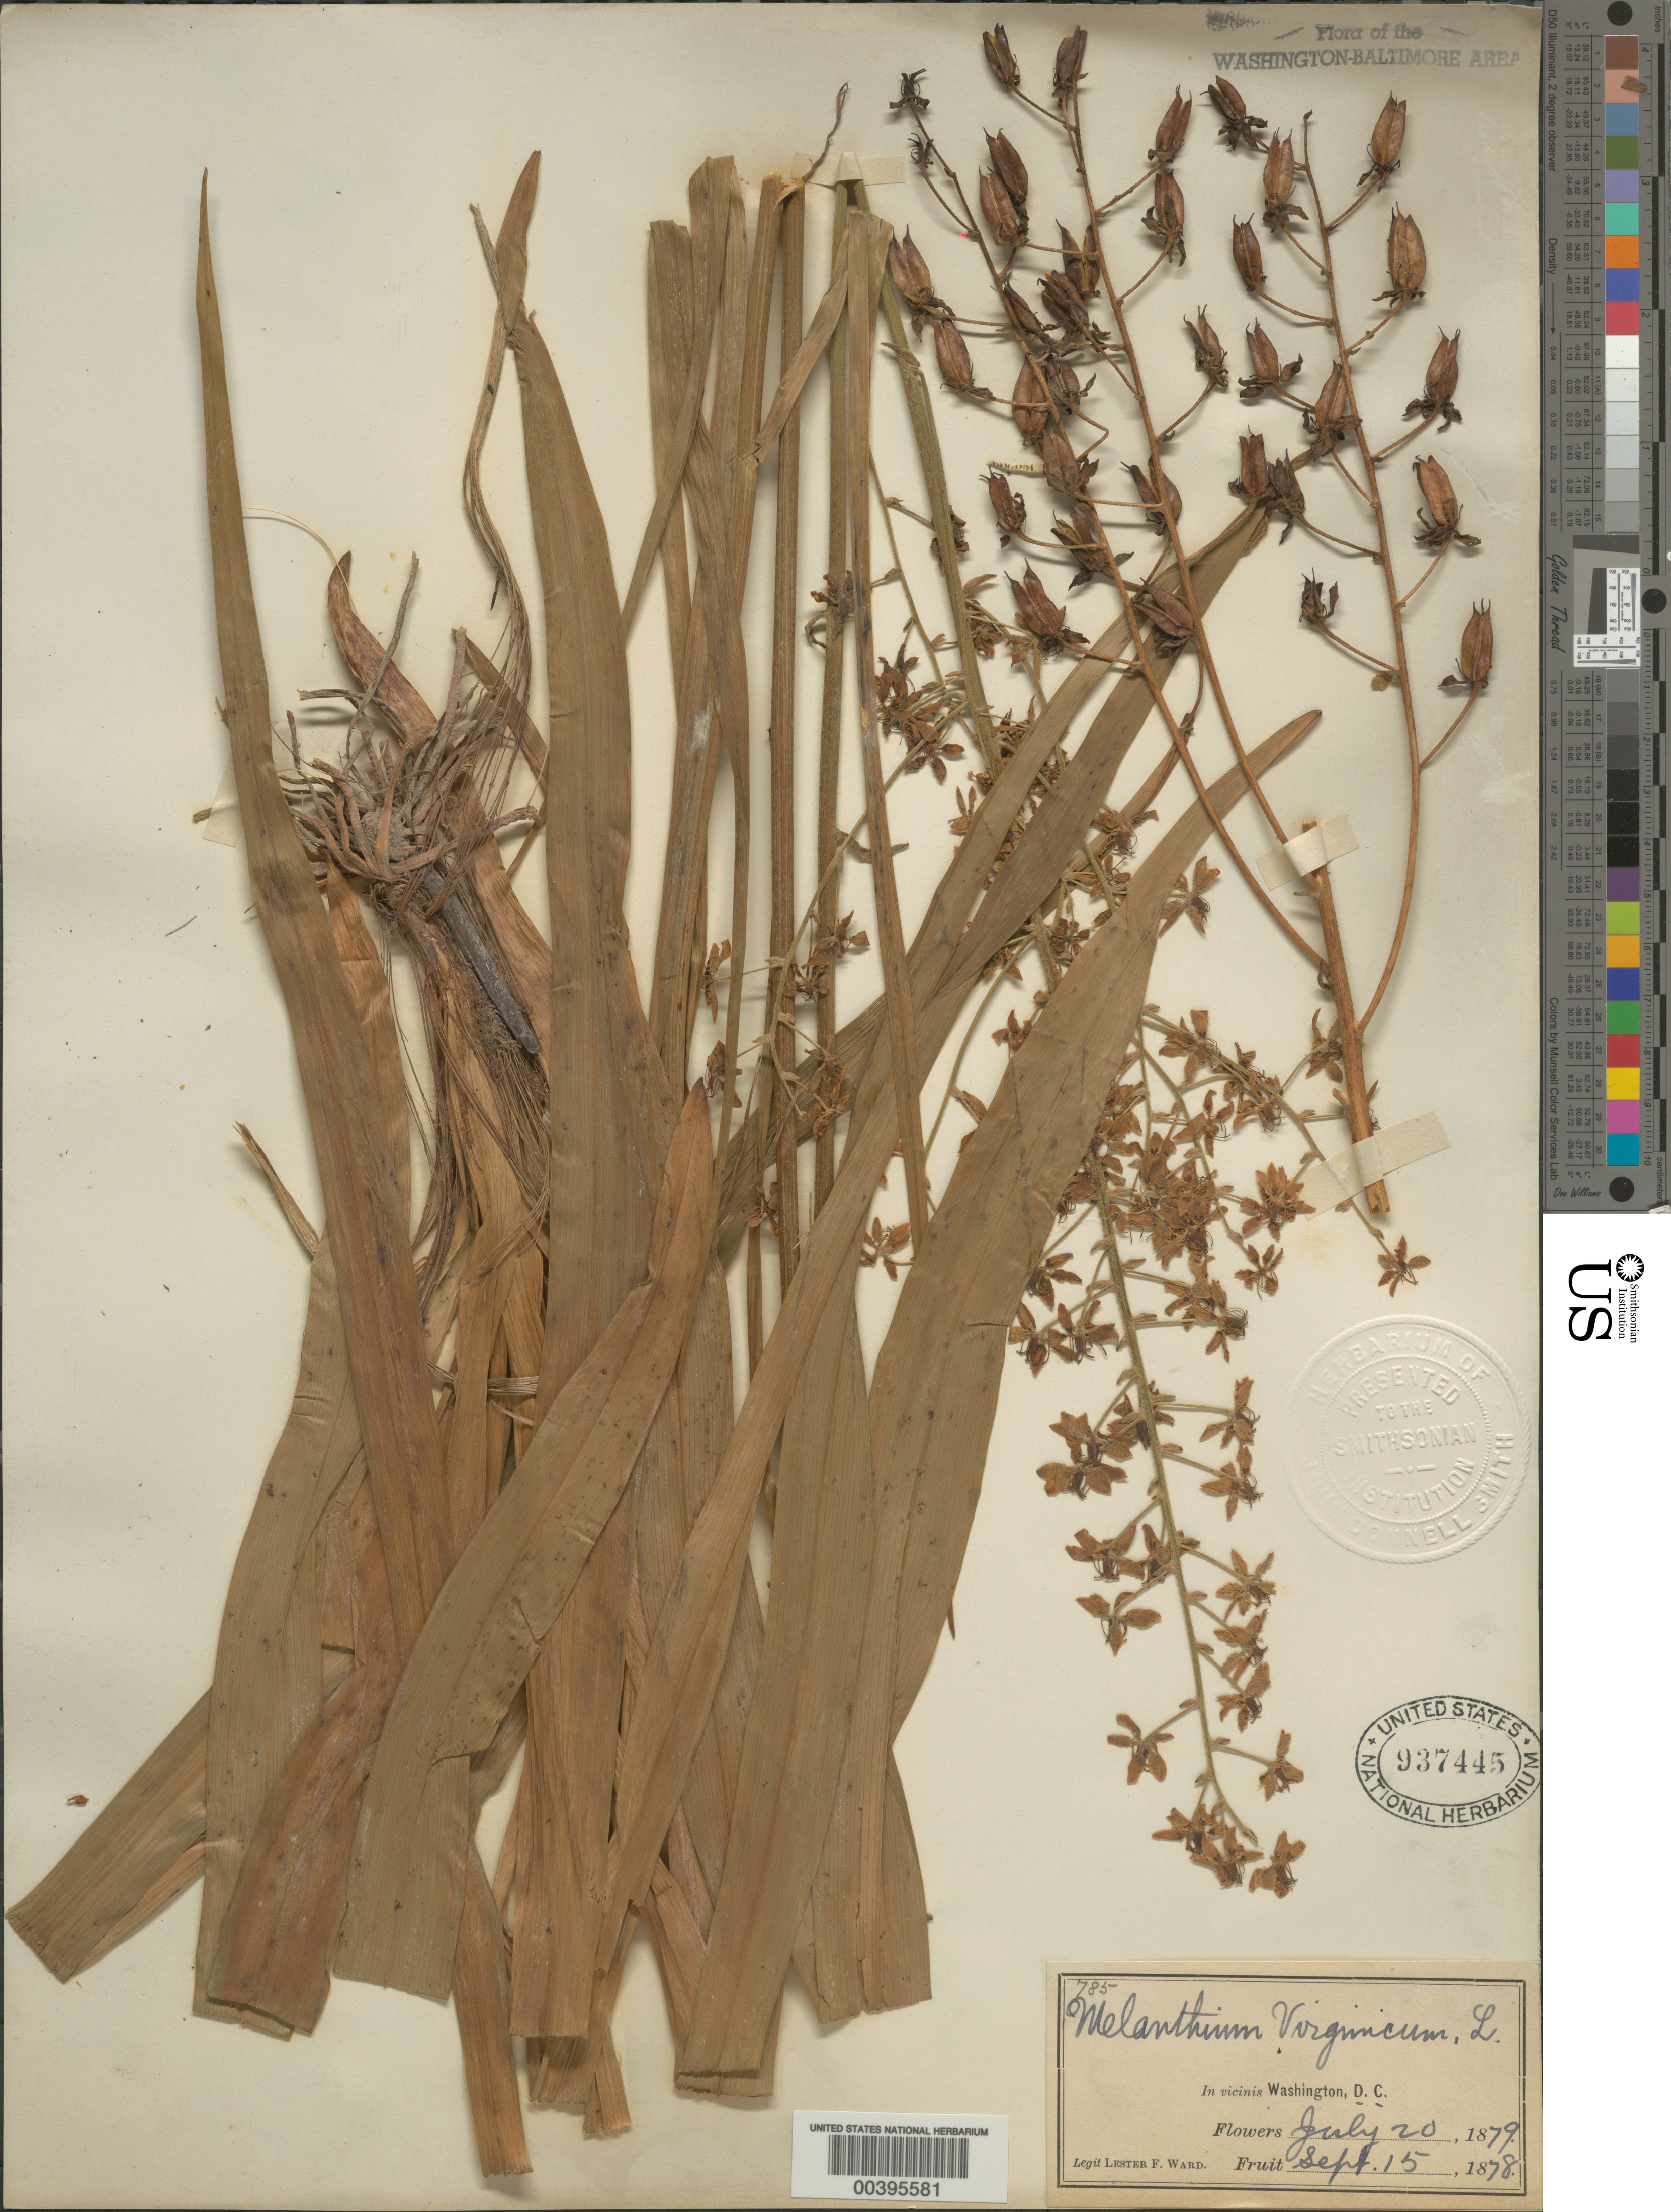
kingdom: Plantae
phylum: Tracheophyta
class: Liliopsida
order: Liliales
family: Melanthiaceae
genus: Melanthium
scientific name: Melanthium virginicum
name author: L.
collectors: L. F. Ward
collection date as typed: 20 Jul 1879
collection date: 1879-07-20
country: United States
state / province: District of Columbia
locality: Vicinity of Washington, DC.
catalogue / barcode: US 937445